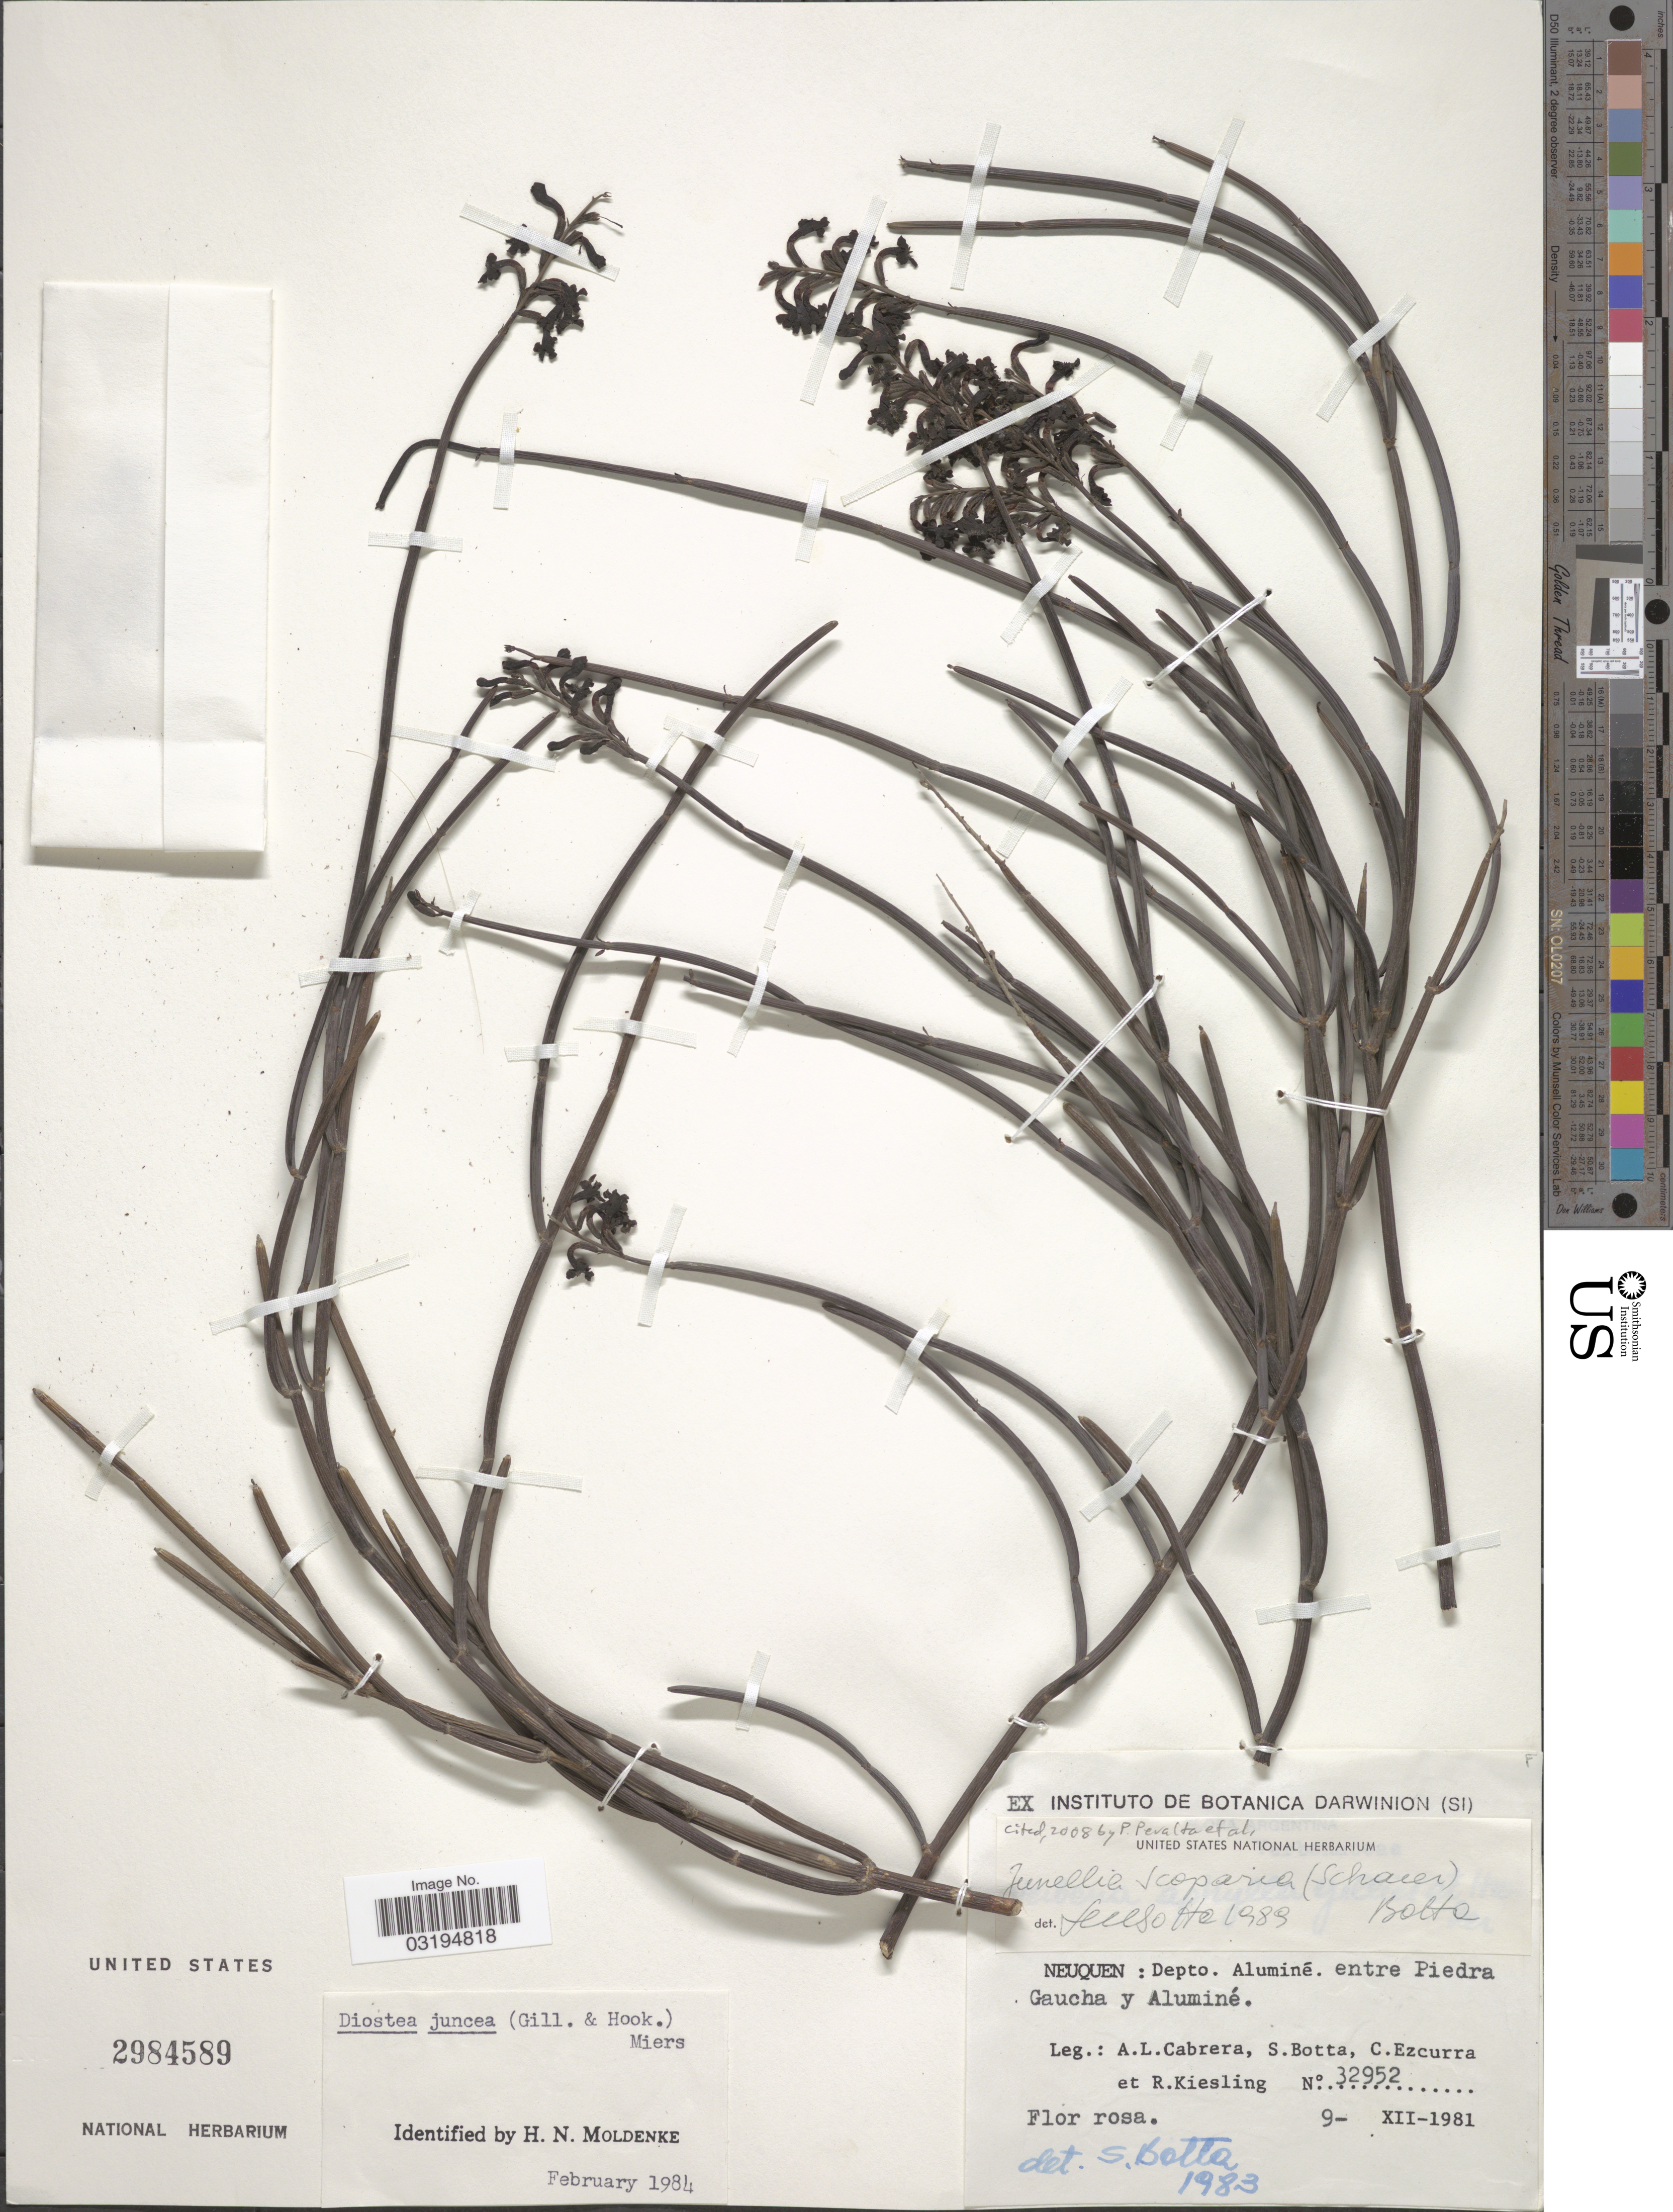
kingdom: Plantae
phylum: Tracheophyta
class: Magnoliopsida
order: Lamiales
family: Verbenaceae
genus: Junellia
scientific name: Junellia scoparia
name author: (Gillies & Hook.) Botta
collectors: A. L. Cabrera, S. Botta, C. Ezcurra & R. Kiesling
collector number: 32952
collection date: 1981-12-09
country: Argentina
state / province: Neuquen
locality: Depto. Aluminé. Entre Piedra Gaucha y Aluminé.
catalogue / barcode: US 2984589